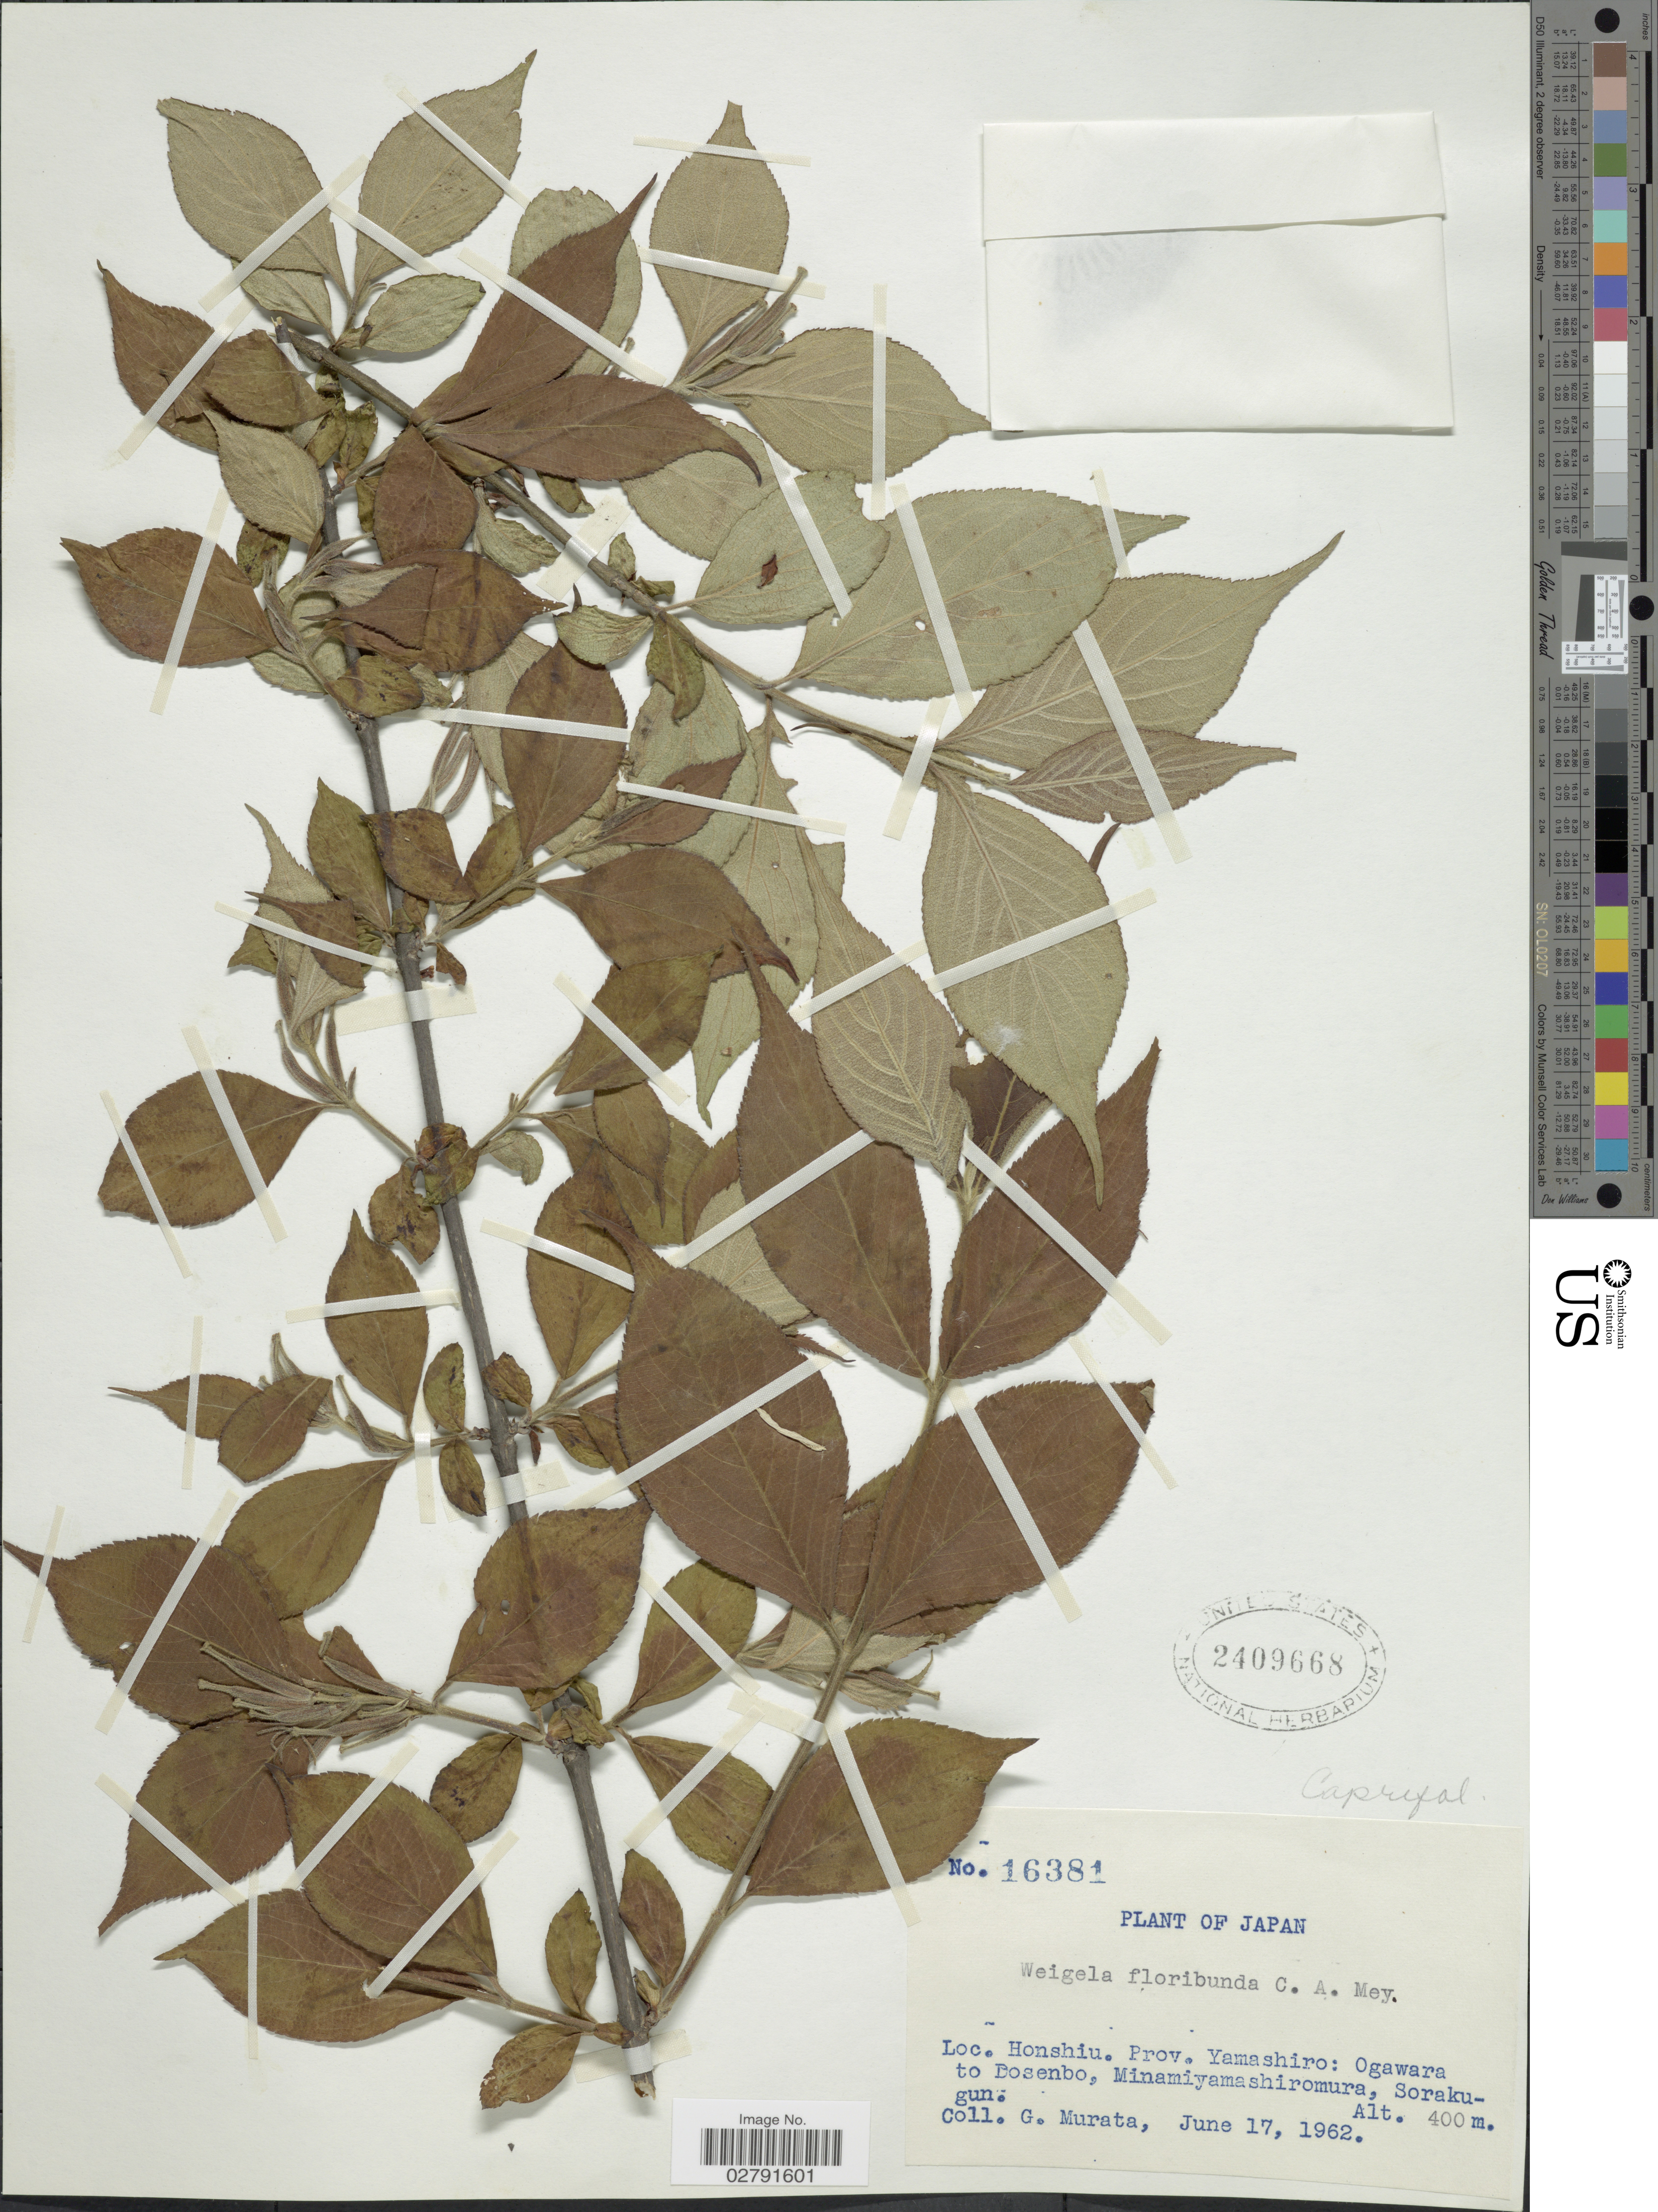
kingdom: Plantae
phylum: Tracheophyta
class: Magnoliopsida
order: Dipsacales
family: Caprifoliaceae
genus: Diervilla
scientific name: Diervilla floribunda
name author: Siebold & Zucc.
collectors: G. Murata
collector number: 16381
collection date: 1962-06-17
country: Japan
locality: Honshiu. Prov. Yamashiro: Ogawara to Dosenbo, Minamiyamashiromura, Sorakugun.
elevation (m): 400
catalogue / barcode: US 2409668